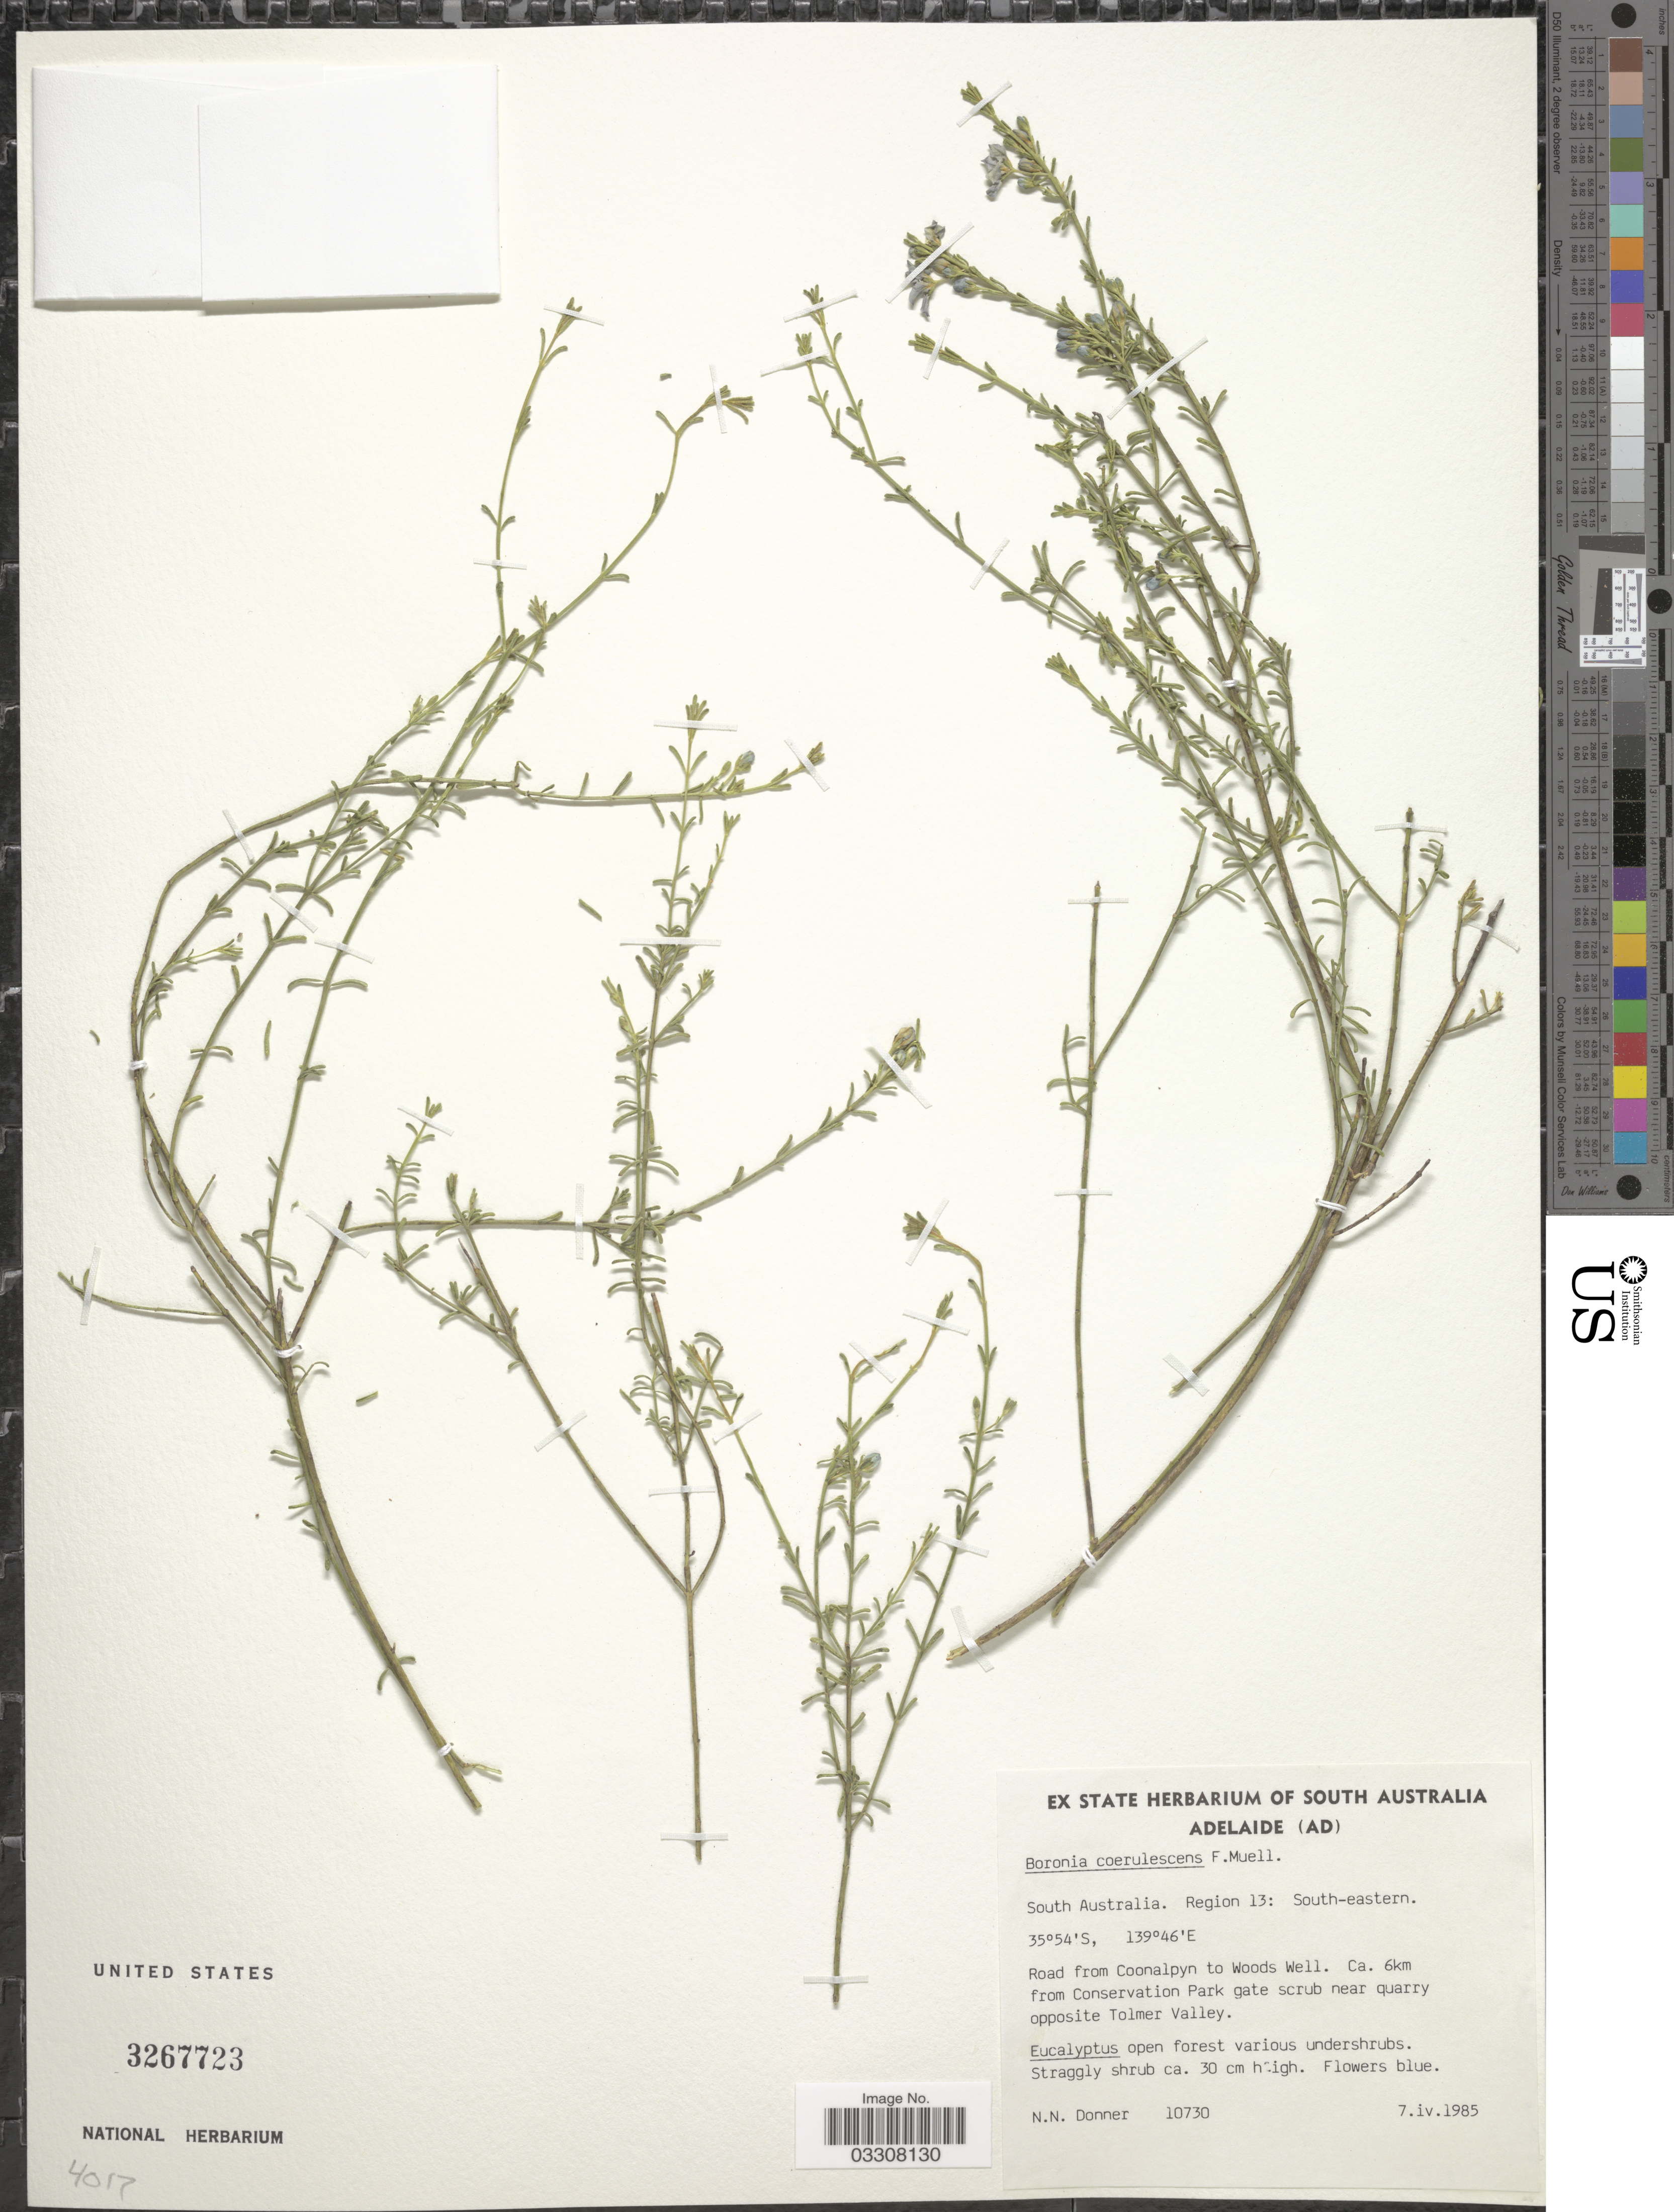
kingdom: Plantae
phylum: Tracheophyta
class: Magnoliopsida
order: Sapindales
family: Rutaceae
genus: Cyanothamnus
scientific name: Cyanothamnus coerulescens subsp. coerulescens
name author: (F. Muell.) Duretto & Heslewood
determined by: Strong, Mark T., (BOT), Smithsonian Institution - National Museum of Natural History (UNITED STATES)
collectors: N. Donner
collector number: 10730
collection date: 1985-04-07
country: Australia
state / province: South Australia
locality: Region 13: South-eastern. Road from Coonalpyn to Woods Well. Ca. 6 km from Conservation Park gate scrub near quarry opposite Tolmer Valley.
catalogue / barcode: US 3267723